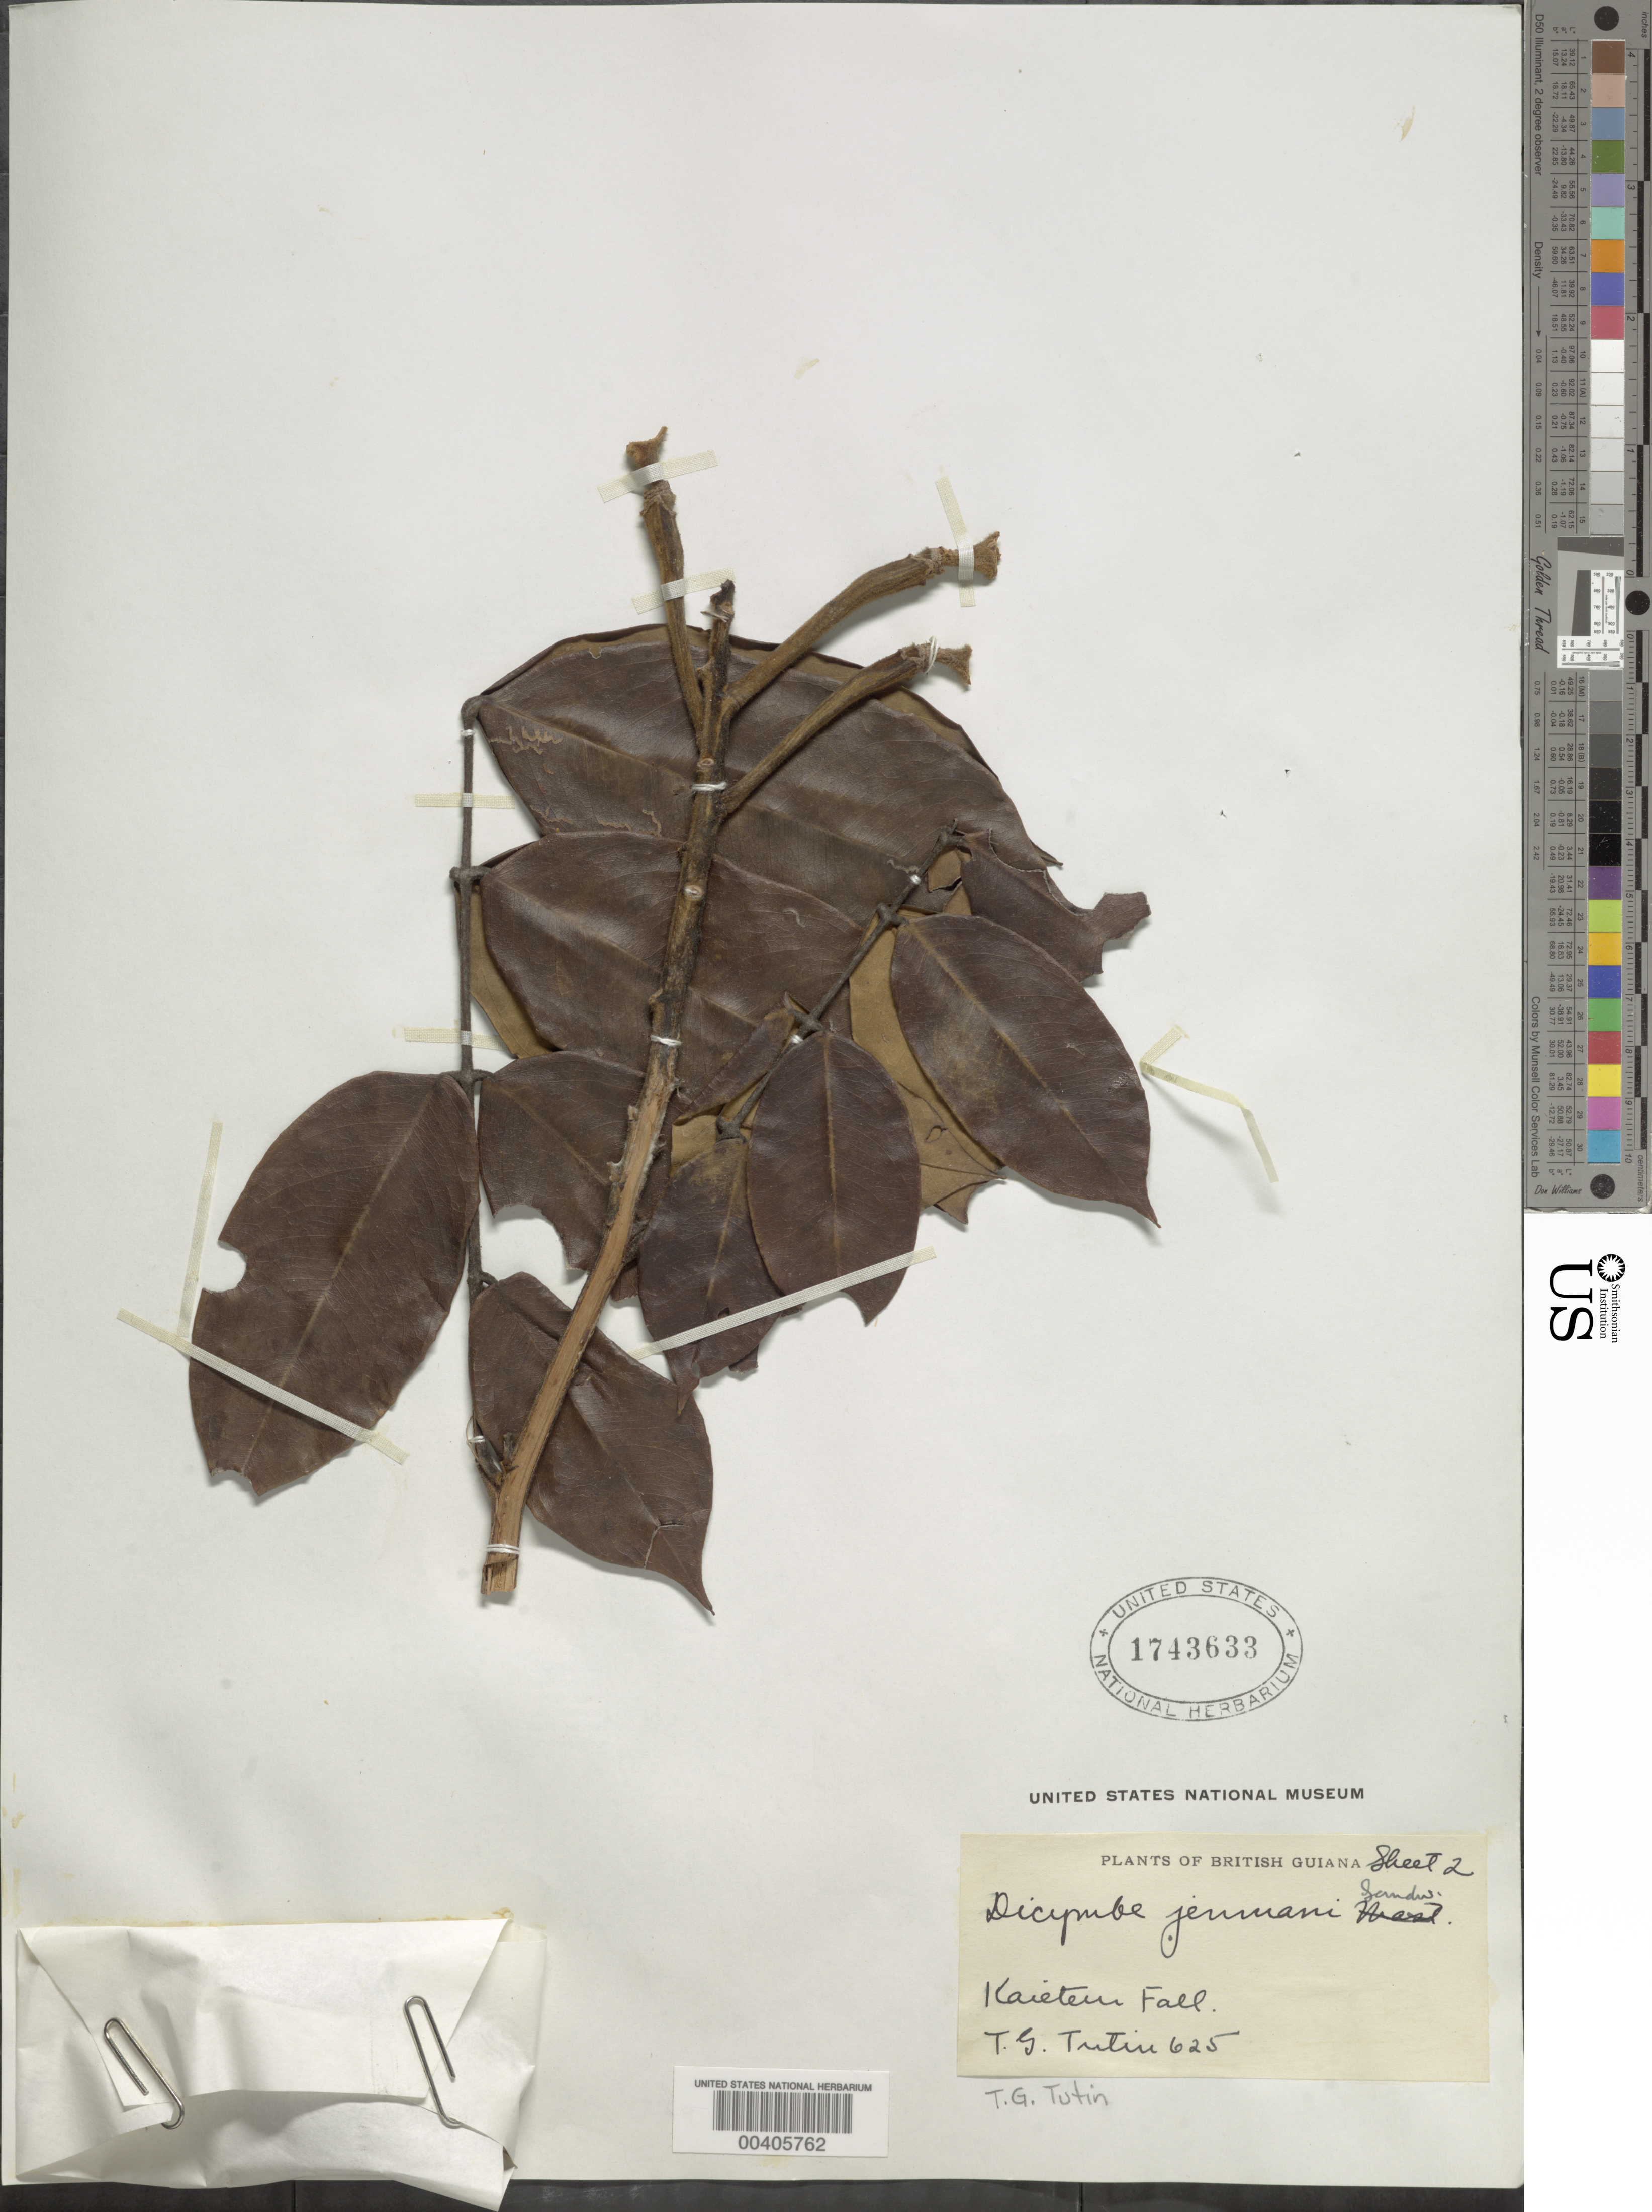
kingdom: Plantae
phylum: Tracheophyta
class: Magnoliopsida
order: Fabales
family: Fabaceae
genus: Dicymbe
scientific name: Dicymbe jenmanii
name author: Sandwith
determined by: Cowan, R. S.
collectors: T. G. Tutin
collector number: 625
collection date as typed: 28 Aug 1933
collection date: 1933-08-28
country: Guyana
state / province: Potaro-Siparuni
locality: Kaieteur fall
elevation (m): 335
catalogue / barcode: US 1743633